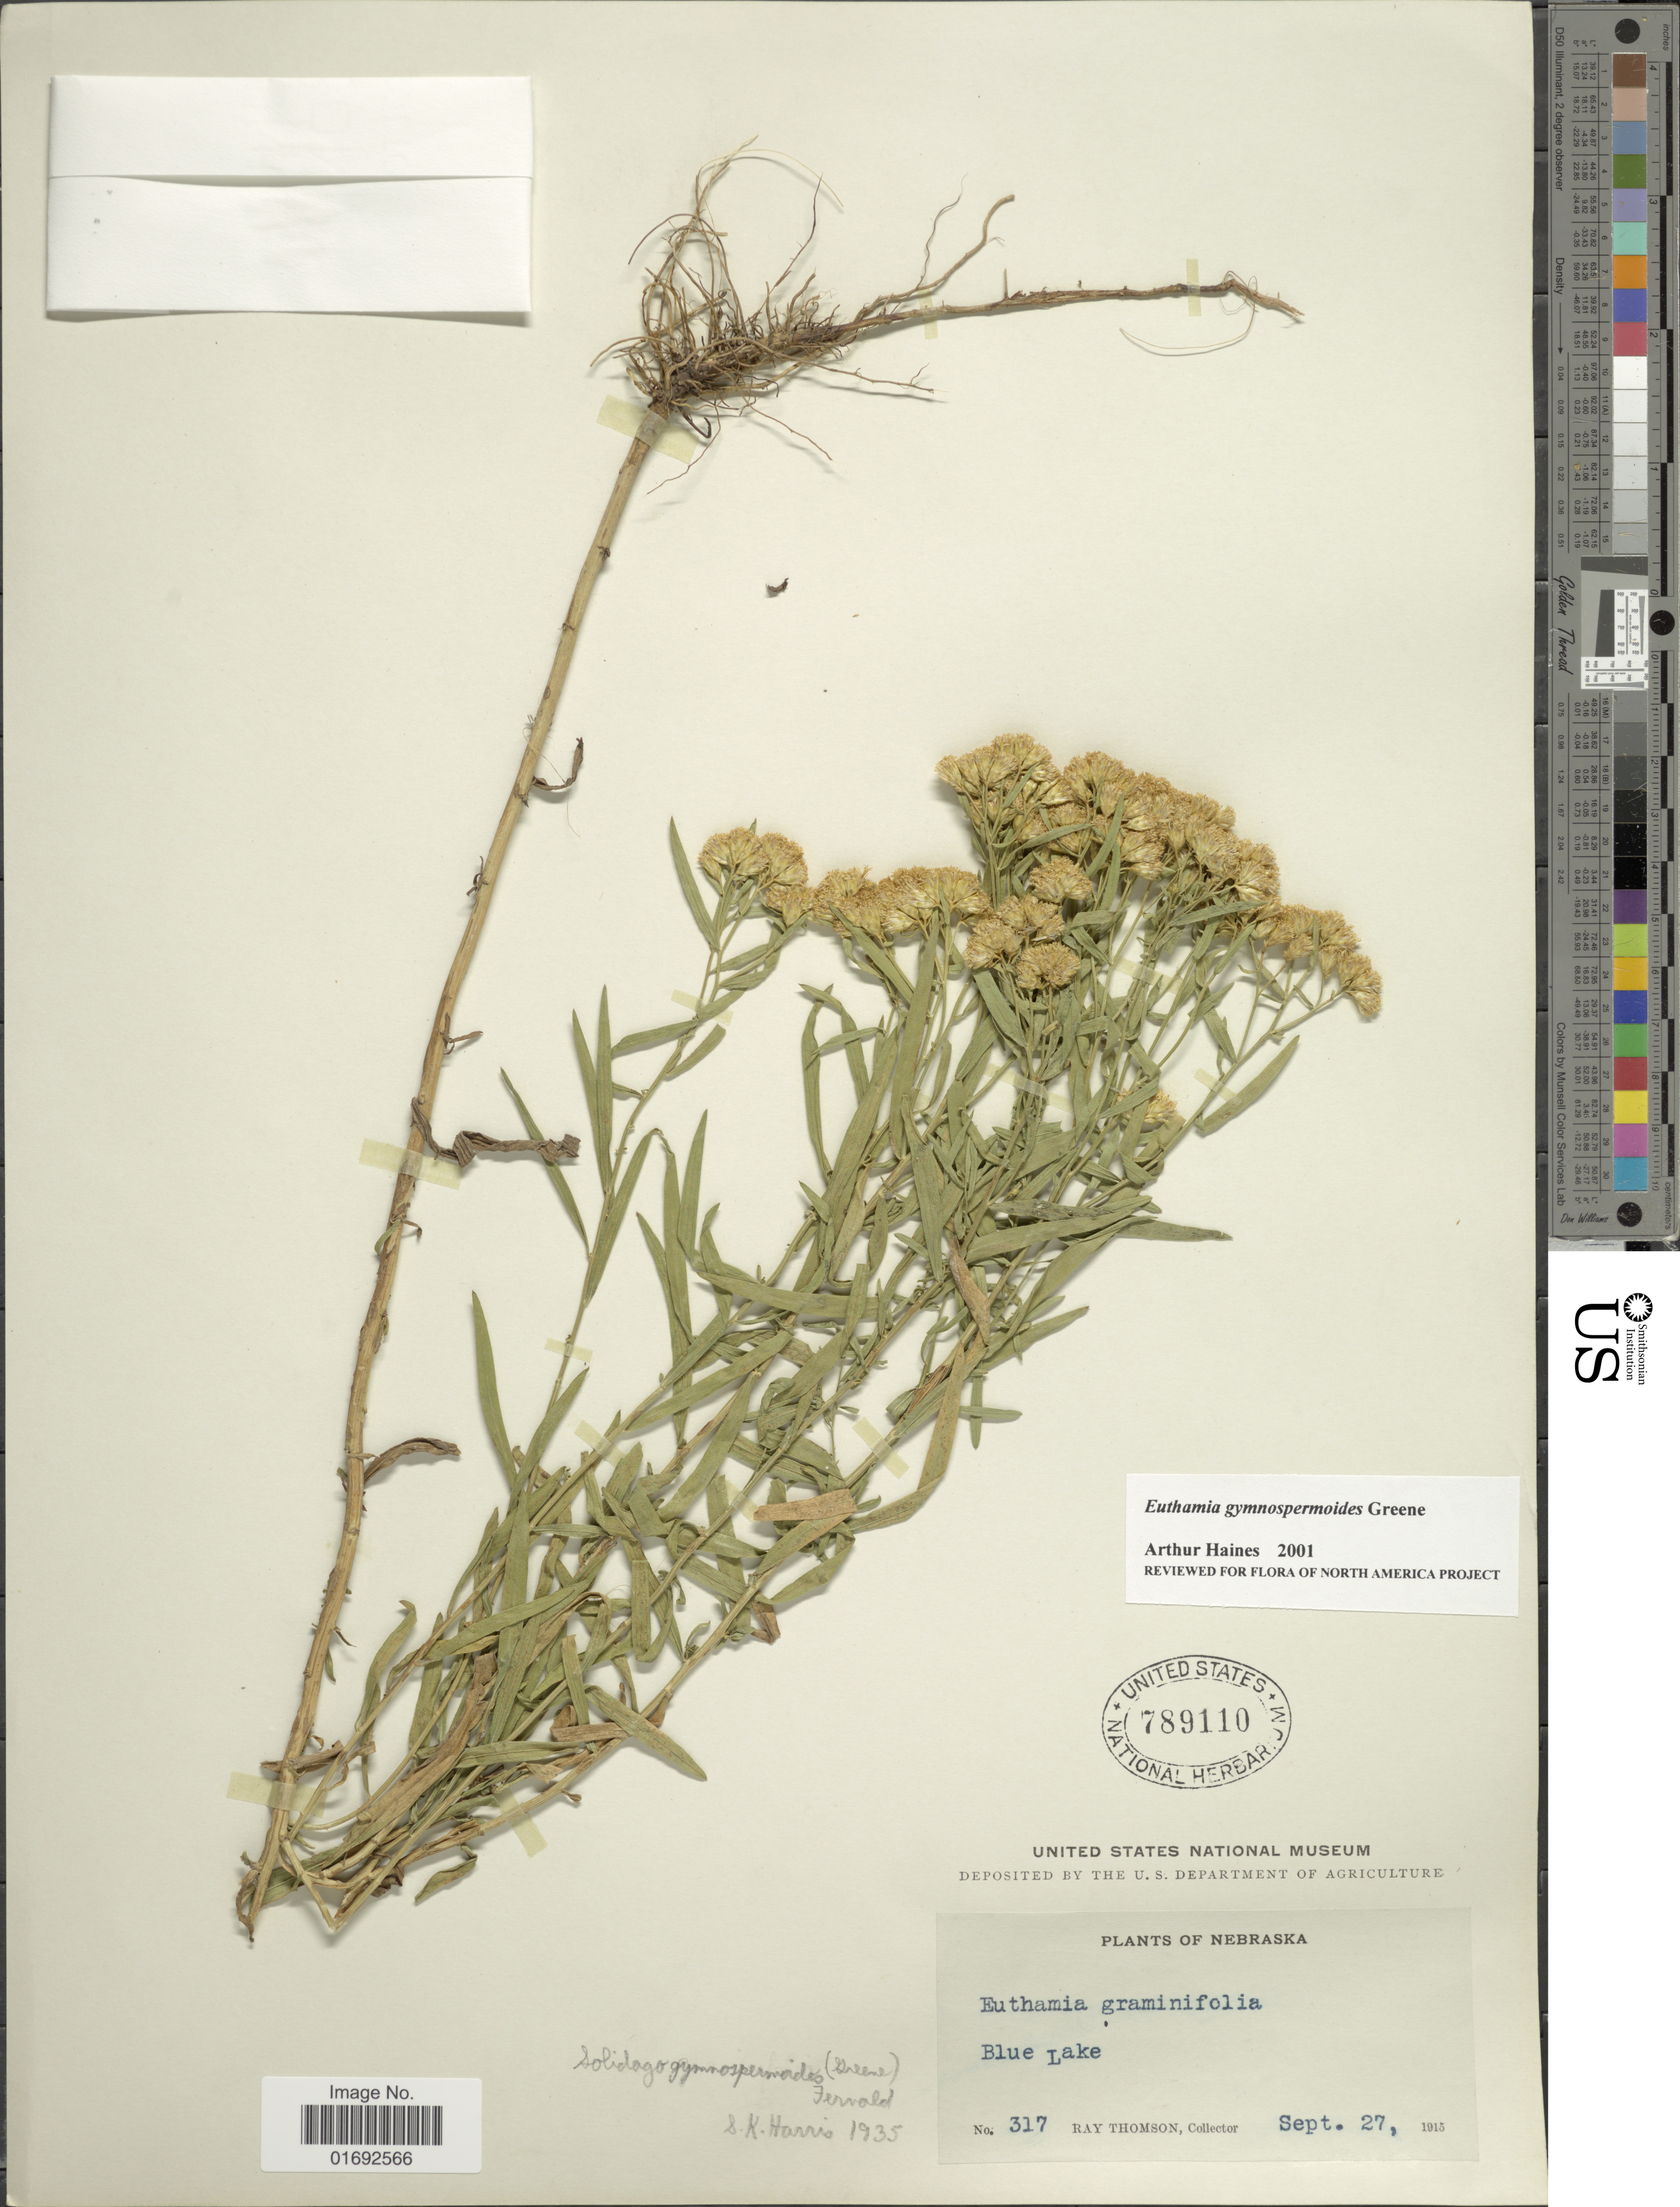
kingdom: Plantae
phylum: Tracheophyta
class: Magnoliopsida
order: Asterales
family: Asteraceae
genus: Euthamia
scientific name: Euthamia gymnospermoides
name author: Greene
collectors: R. Thomson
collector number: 317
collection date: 1915-09-27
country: United States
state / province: Nebraska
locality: Blue Lake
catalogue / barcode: US 789110